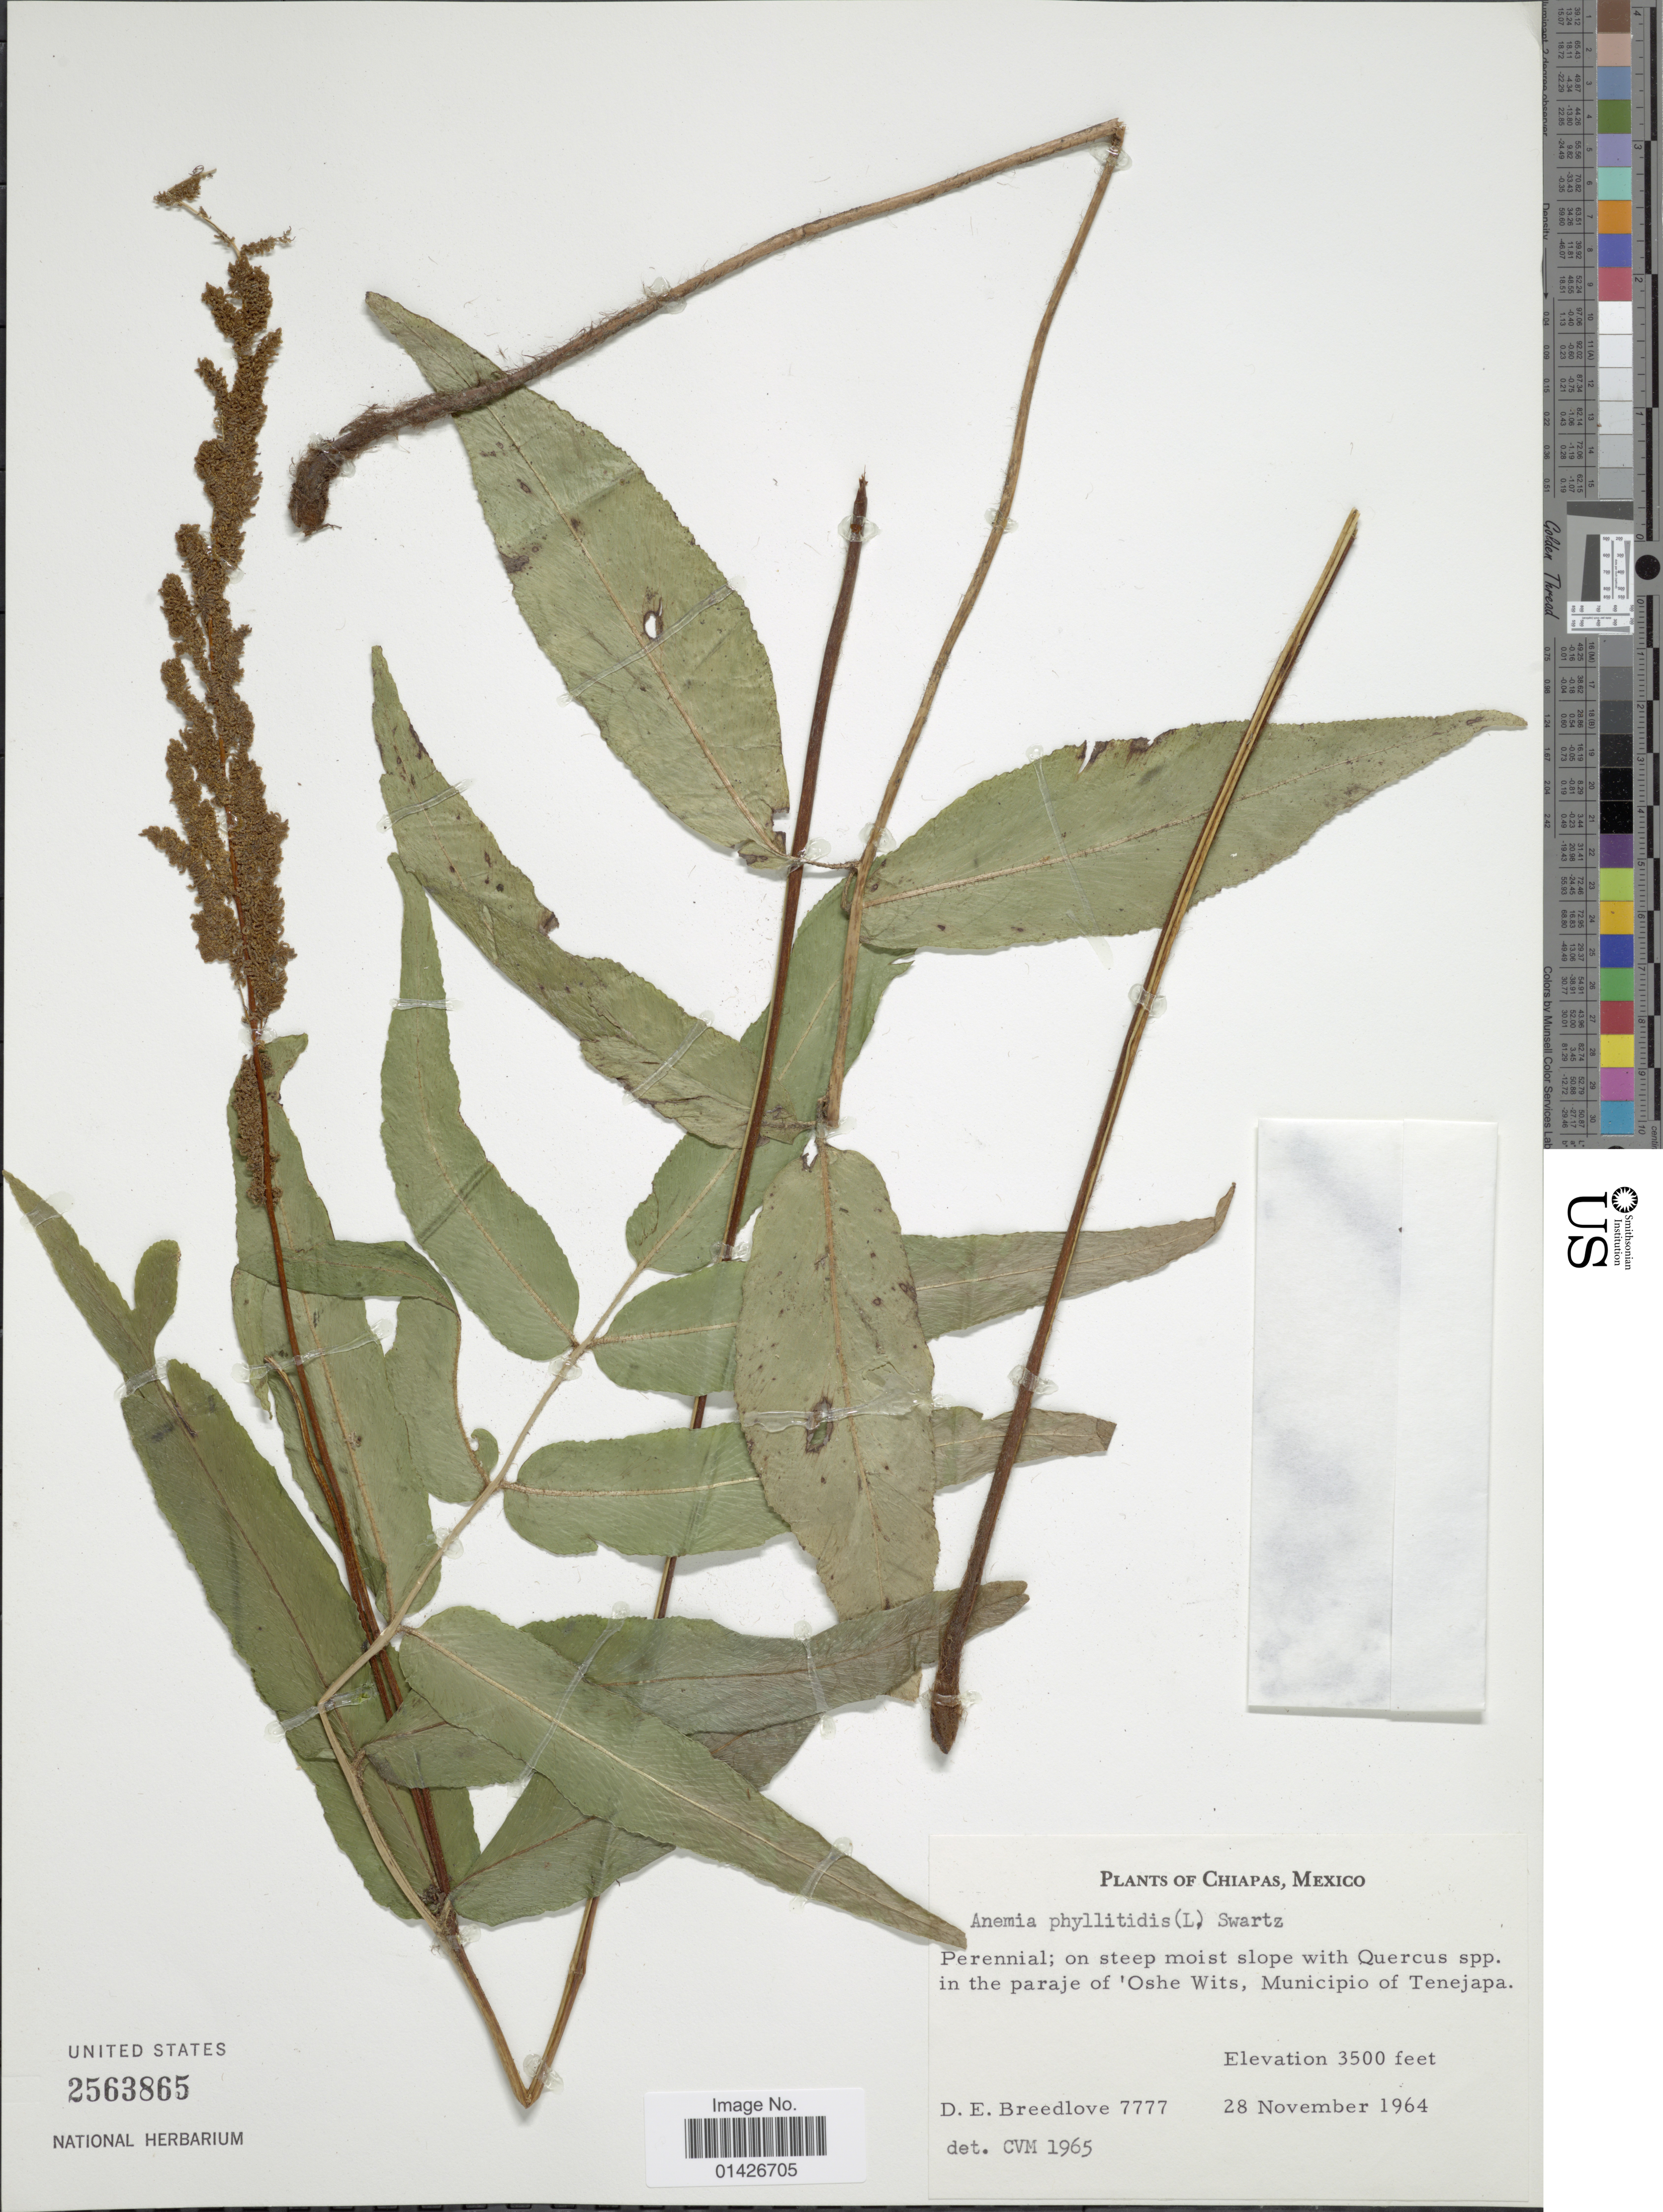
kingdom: Plantae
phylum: Tracheophyta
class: Polypodiopsida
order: Schizaeales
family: Anemiaceae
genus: Anemia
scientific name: Anemia phyllitidis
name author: (L.) Sw.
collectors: D. E. Breedlove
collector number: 7777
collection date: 1964-11-28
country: Mexico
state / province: Chiapas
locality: In the paraje of 'Oshe Wits, Municpio of Tenejapa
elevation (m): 1067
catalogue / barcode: US 2563865